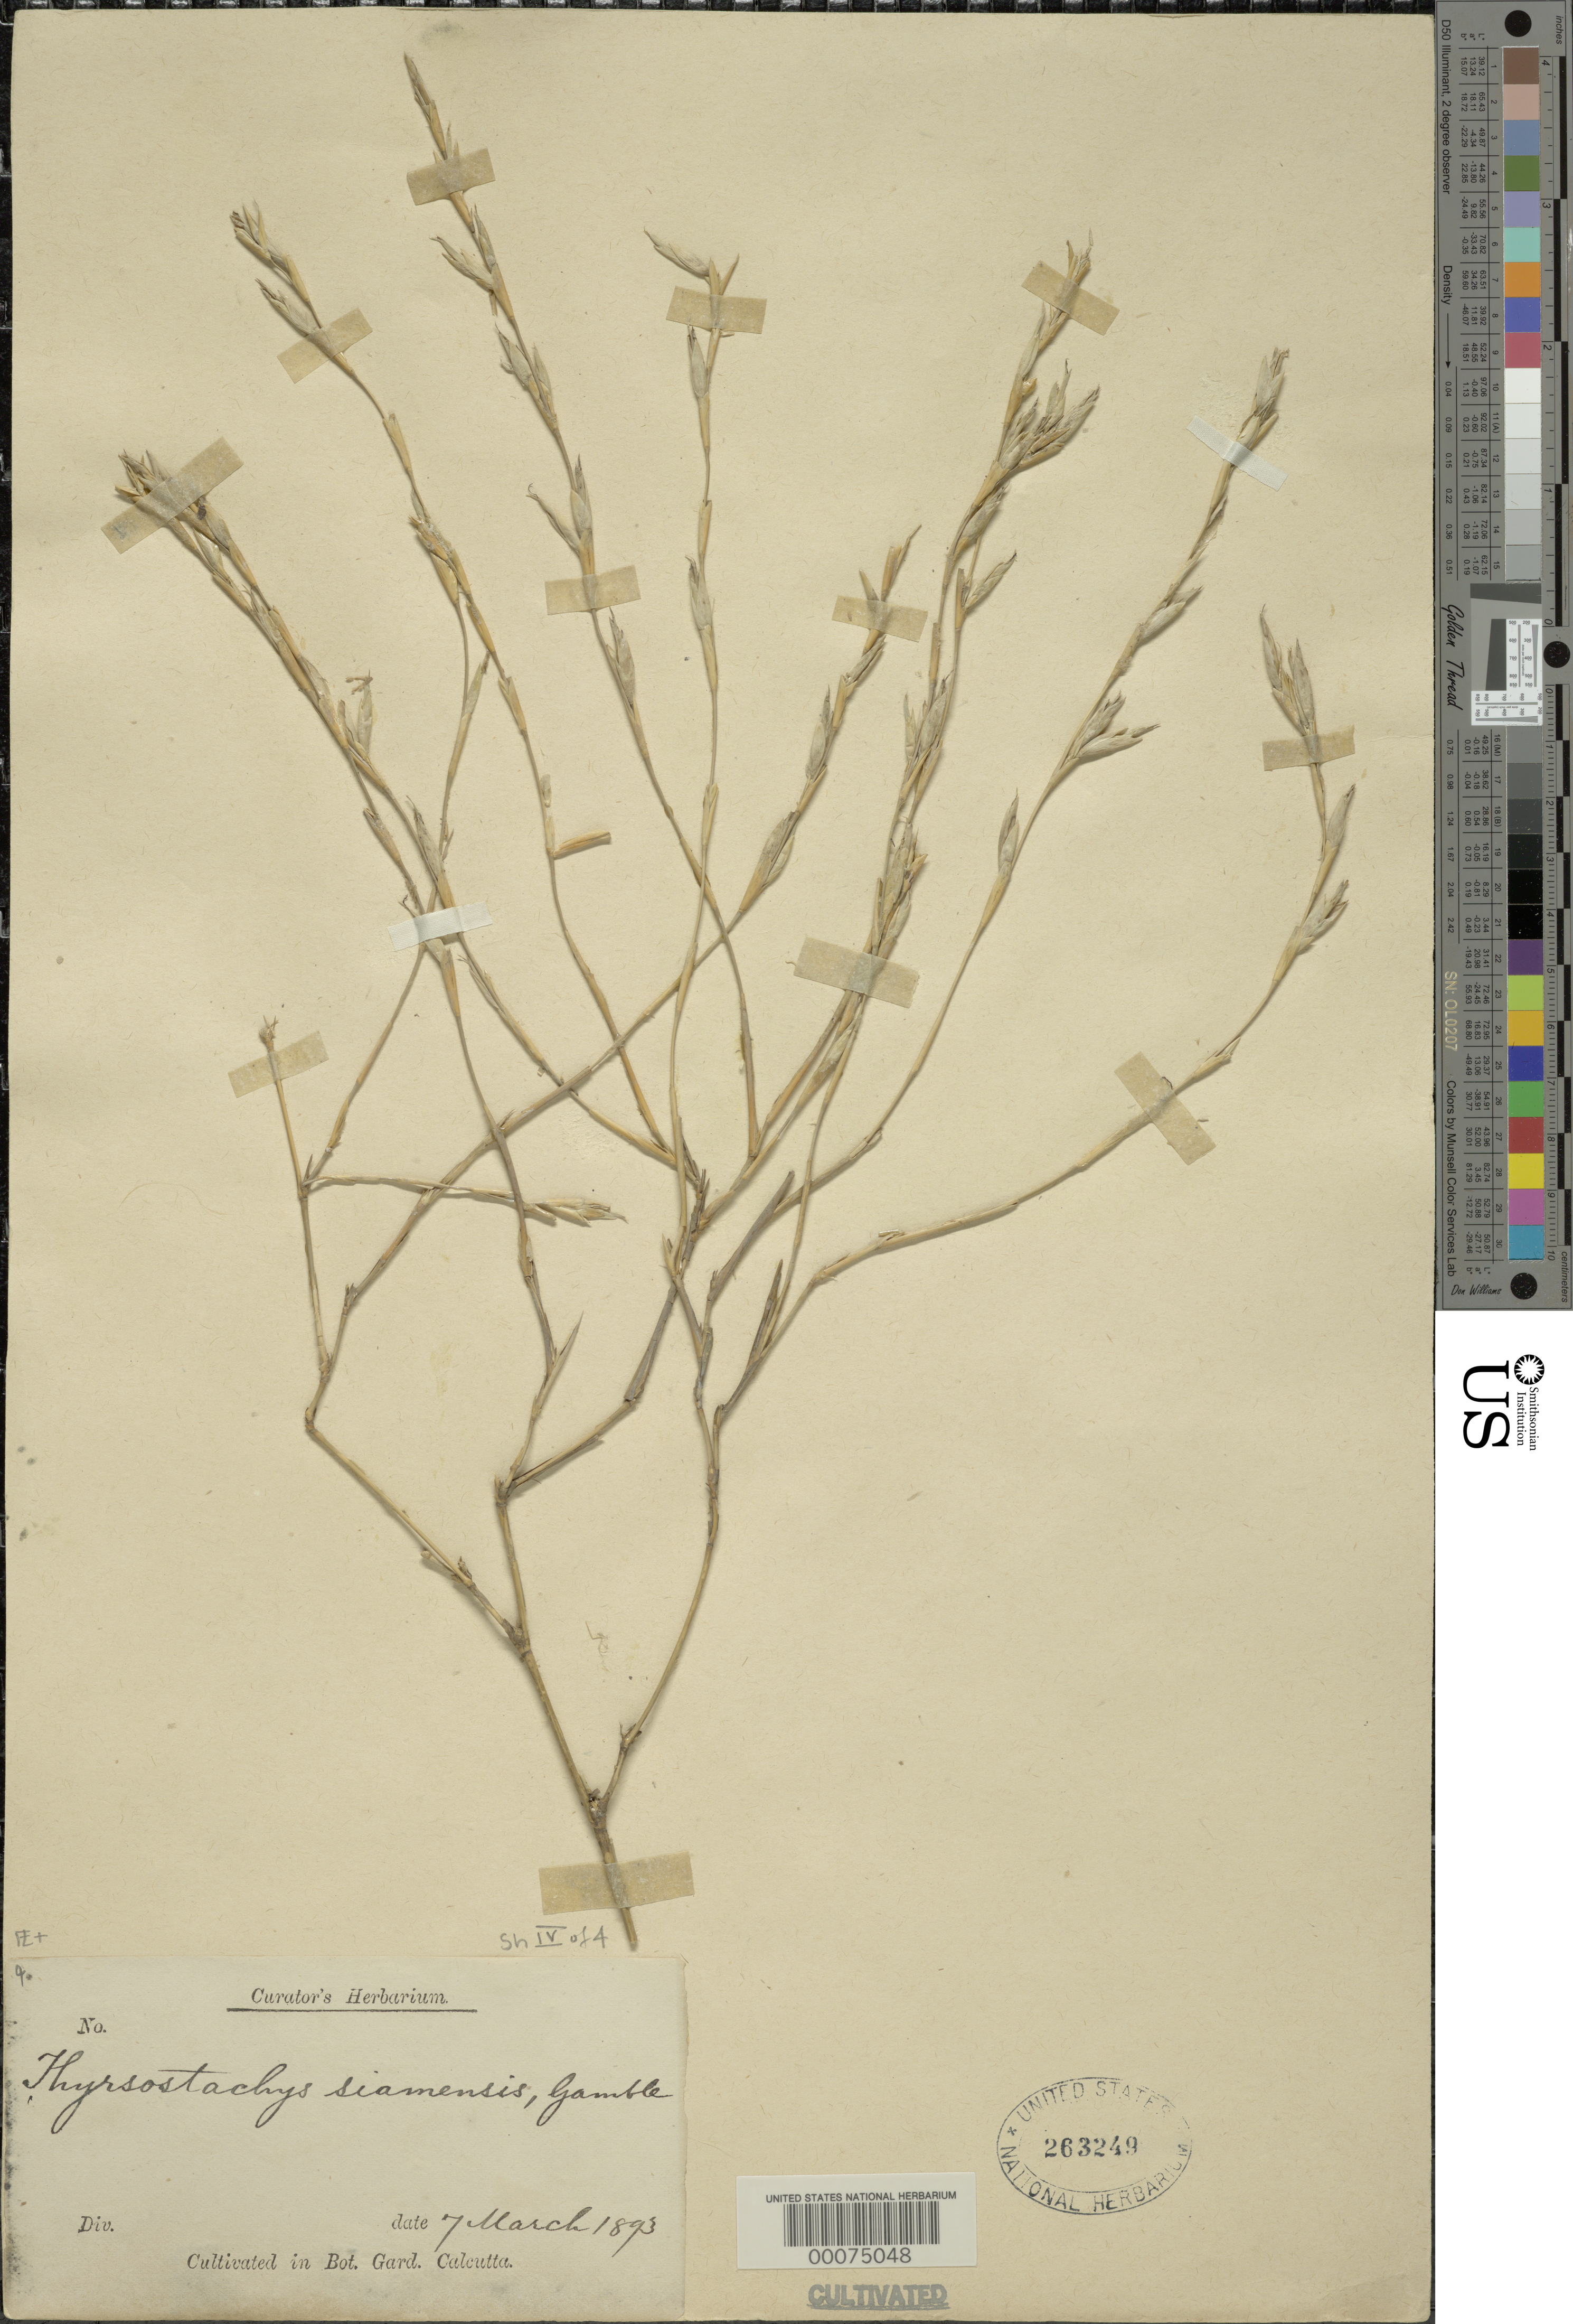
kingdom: Plantae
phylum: Tracheophyta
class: Liliopsida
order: Poales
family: Poaceae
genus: Thyrsostachys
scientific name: Thyrsostachys siamensis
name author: Gamble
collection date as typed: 07 Mar 1893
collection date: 1893-03-07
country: India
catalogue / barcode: US 263249